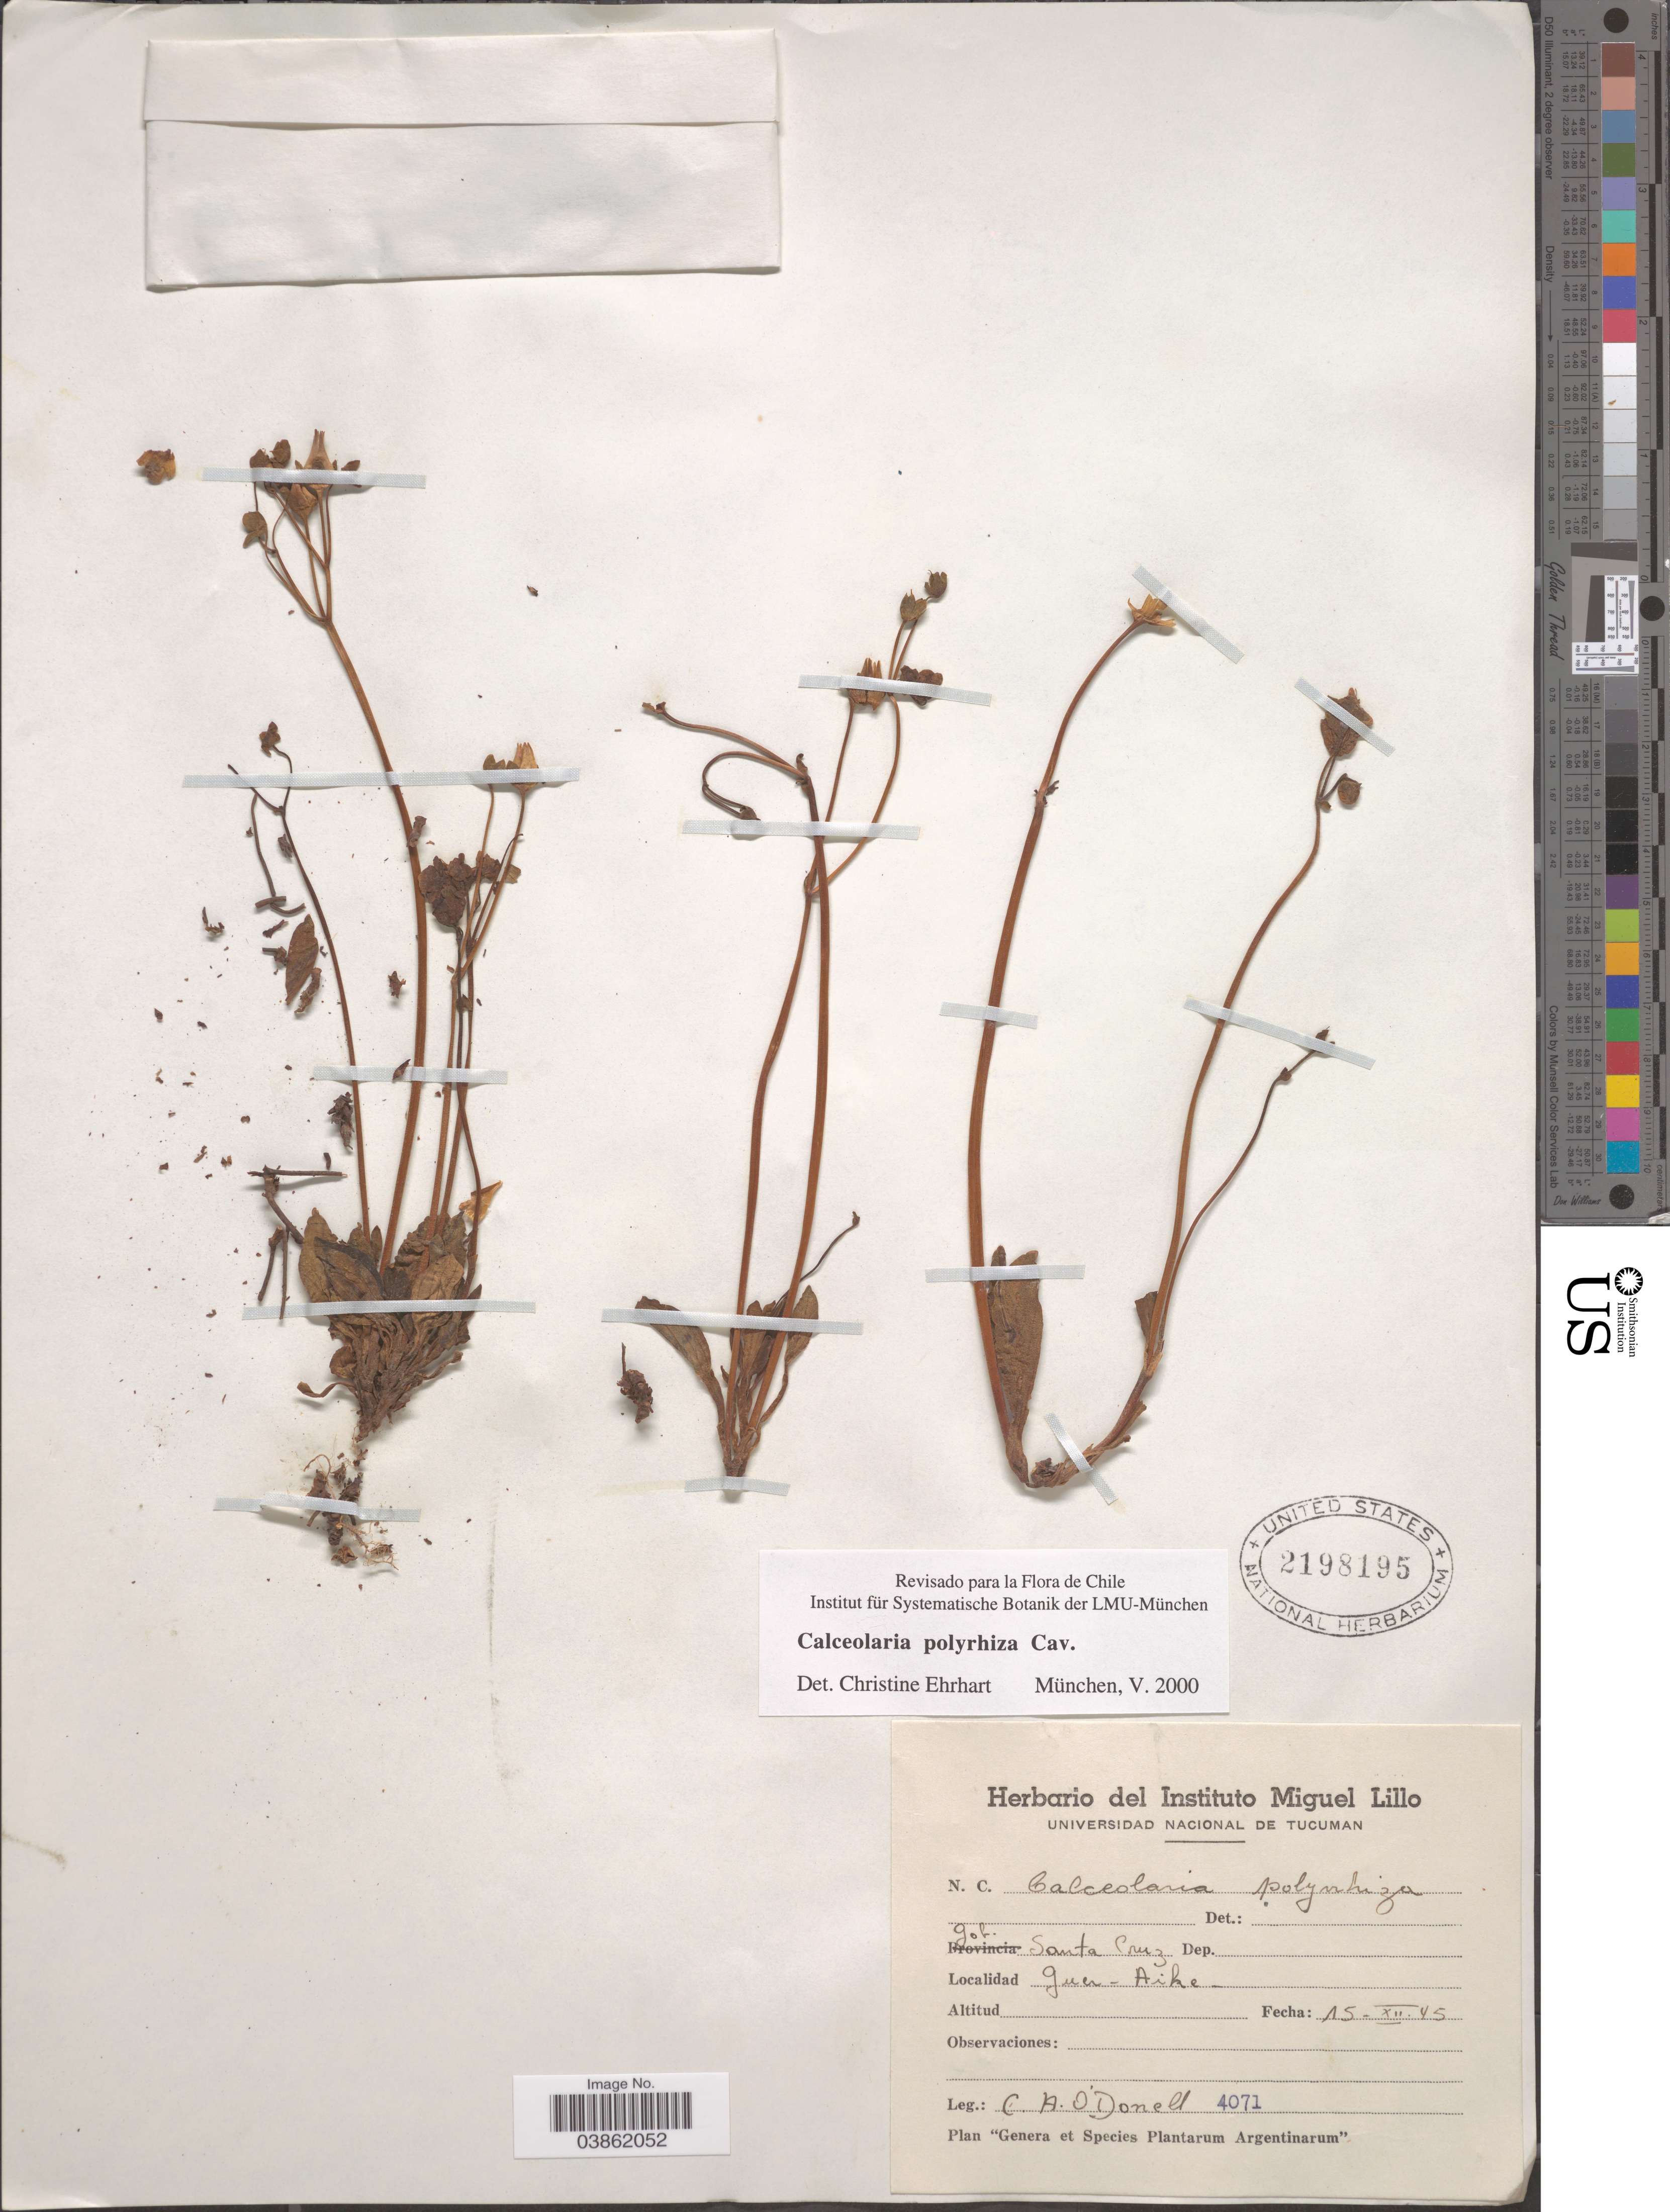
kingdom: Plantae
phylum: Tracheophyta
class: Magnoliopsida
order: Lamiales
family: Calceolariaceae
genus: Calceolaria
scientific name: Calceolaria polyrhiza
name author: Cav.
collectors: C. O'Donnell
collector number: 4071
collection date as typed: Transcribed d/m/y: 15/12/45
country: Argentina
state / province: Santa Cruz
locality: Gob. Santa Cruz. Guer-Aike.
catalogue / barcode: US 2198195